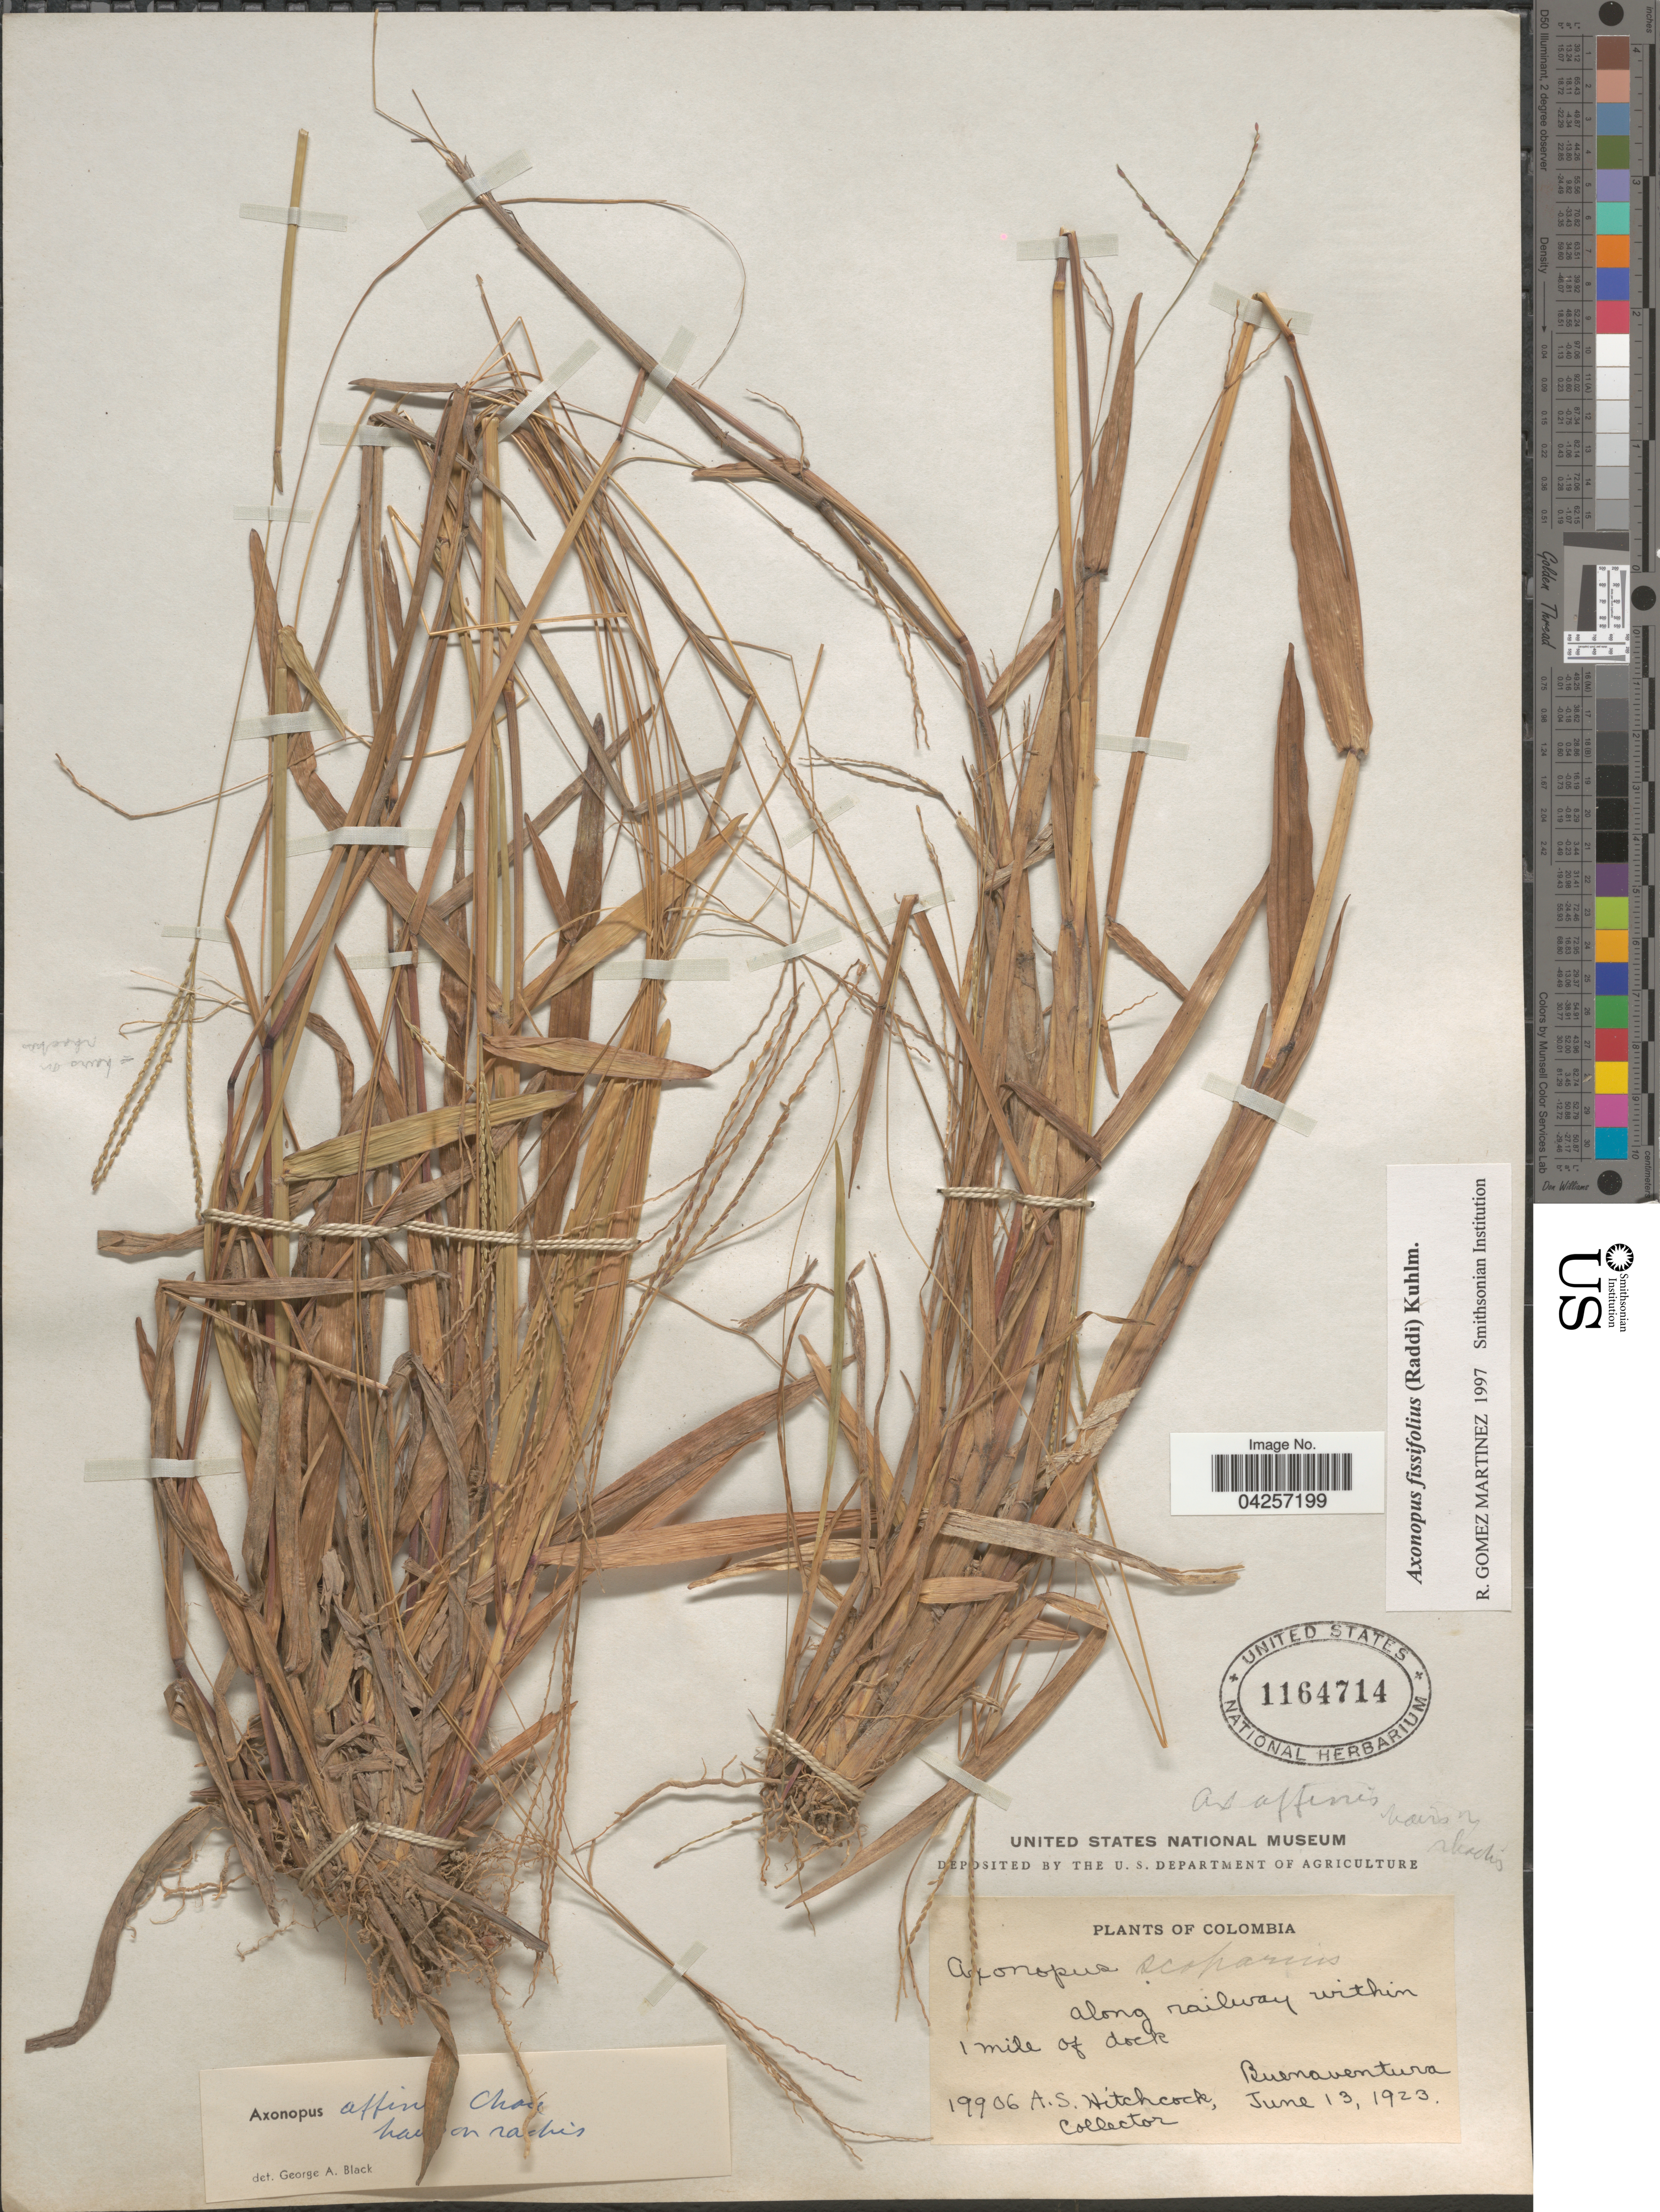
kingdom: Plantae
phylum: Tracheophyta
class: Liliopsida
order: Poales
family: Poaceae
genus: Axonopus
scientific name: Axonopus fissifolius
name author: (Raddi) Kuhlm.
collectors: A. S. Hitchcock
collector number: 19906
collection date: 1923-06-13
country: Colombia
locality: Along railway within 1 mile of dock. Buenaventura.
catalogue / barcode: US 1164714